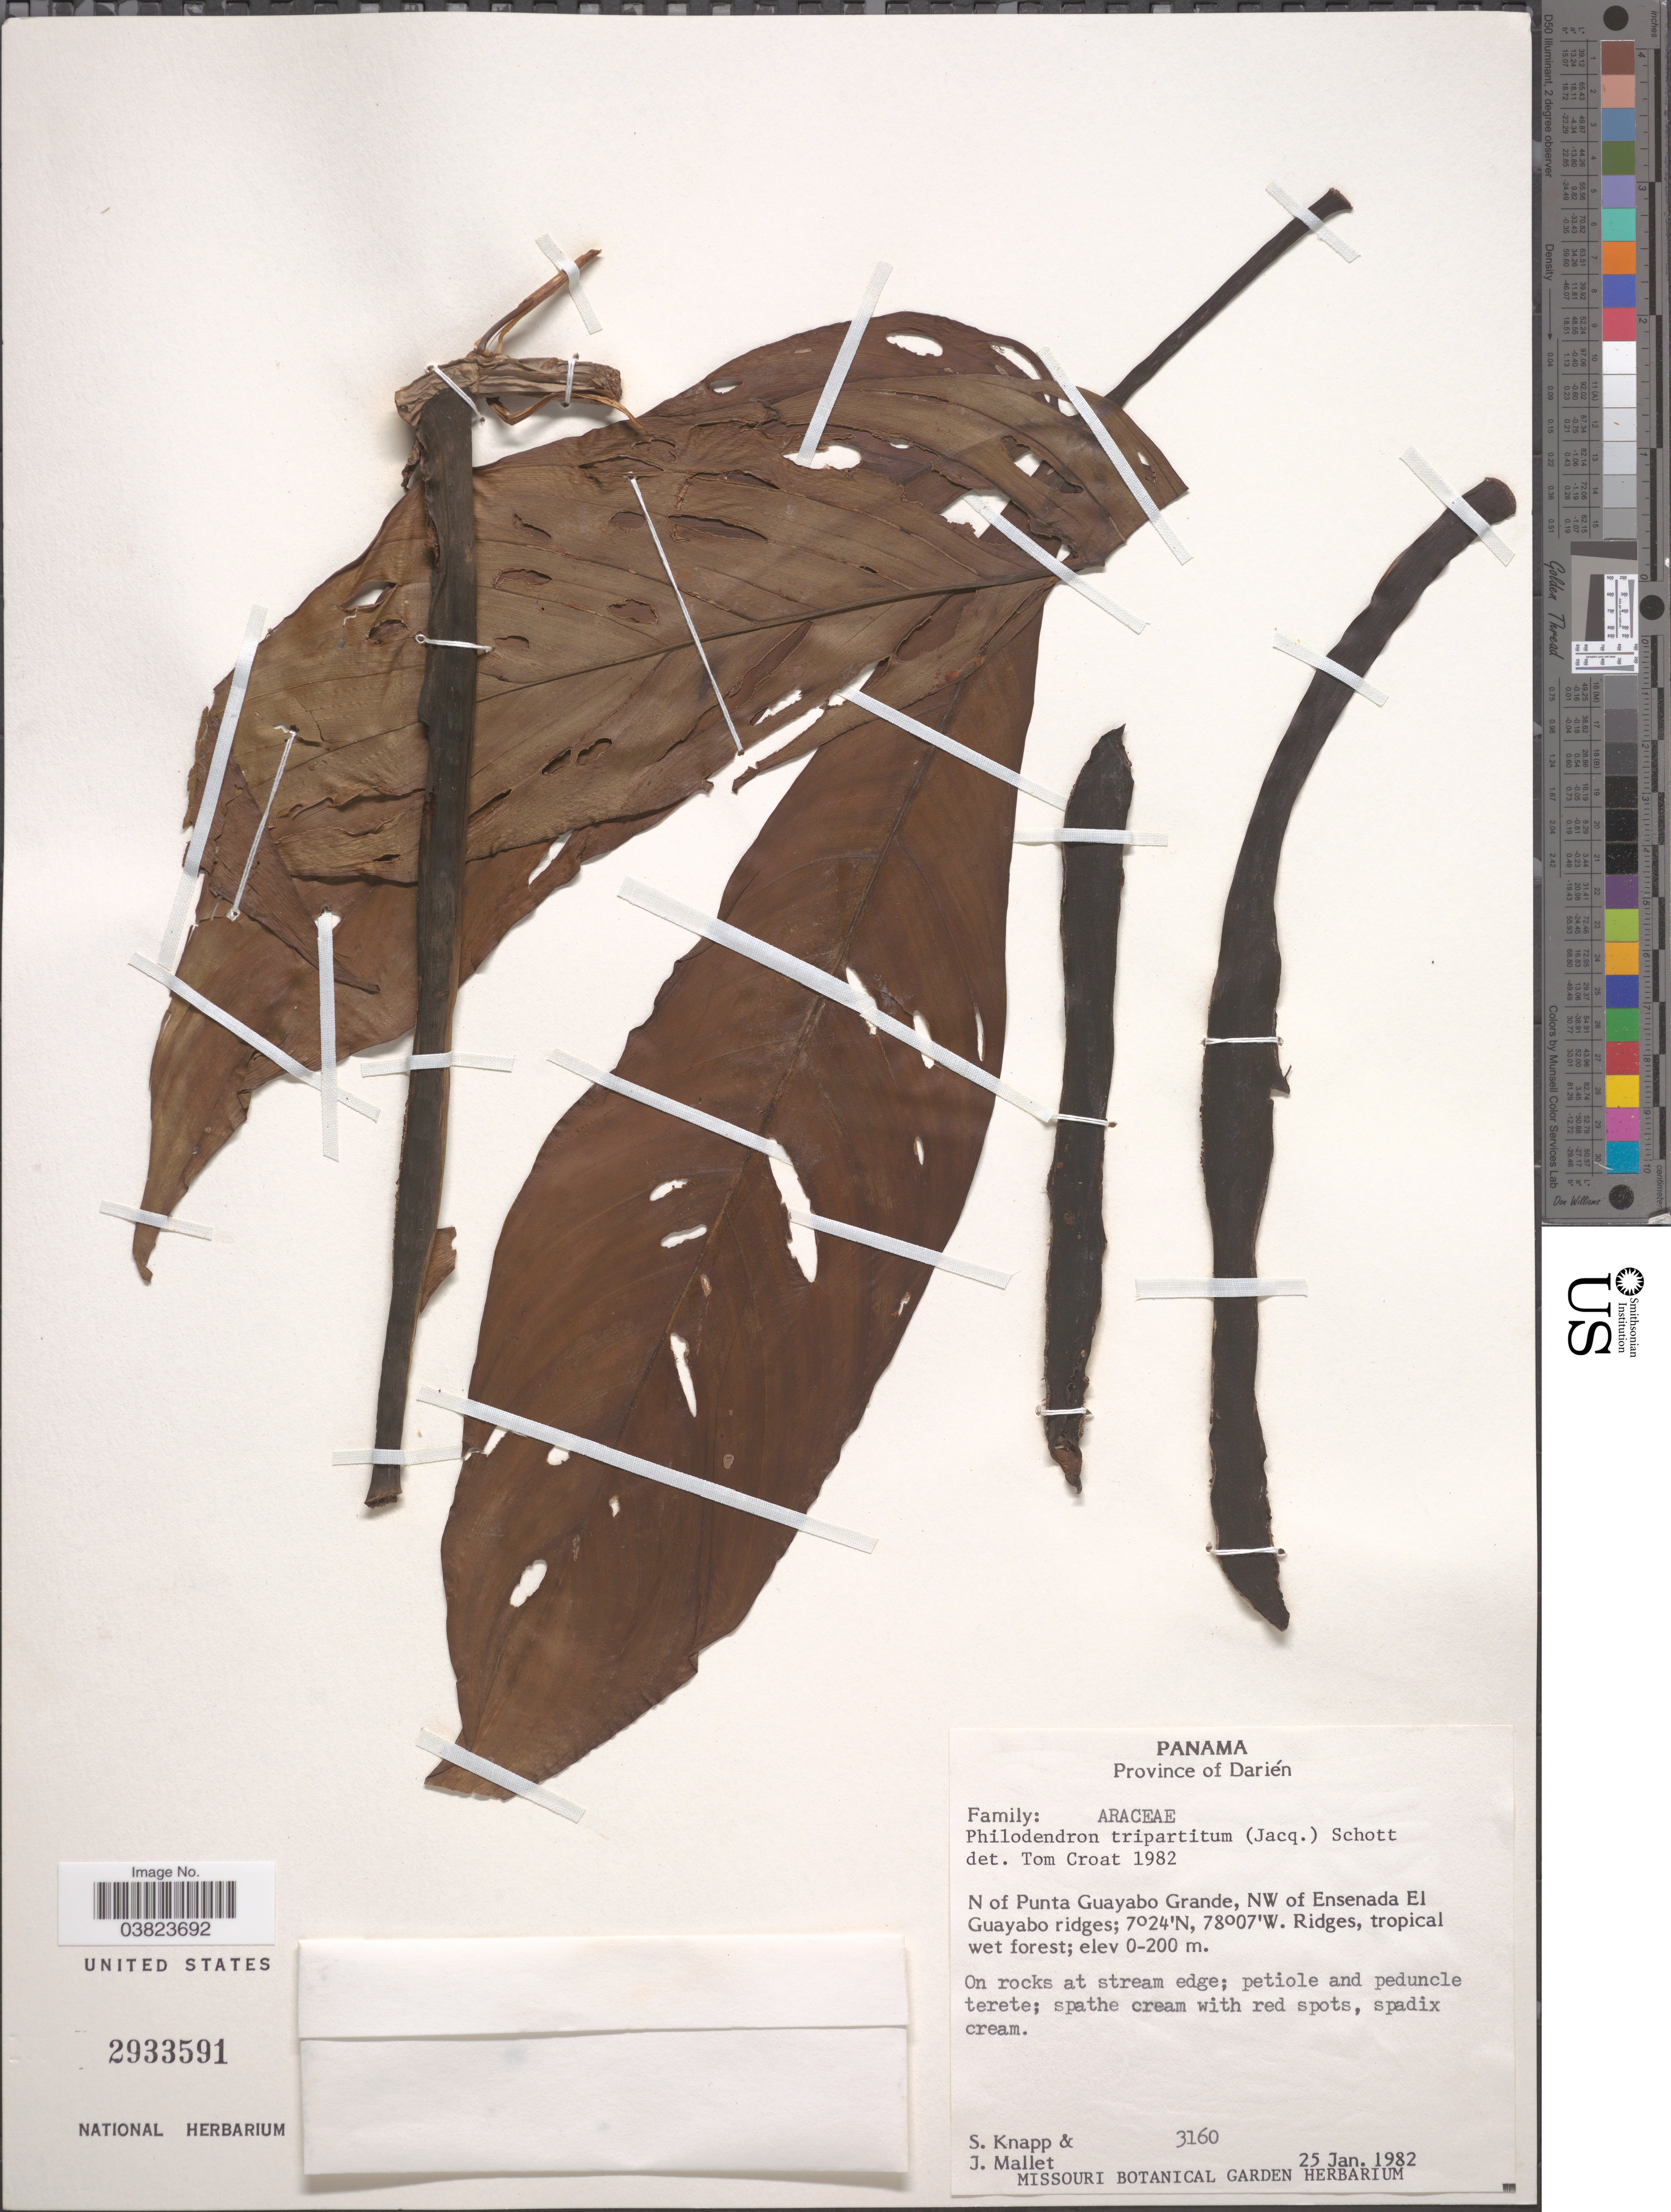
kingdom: Plantae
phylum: Tracheophyta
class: Liliopsida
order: Alismatales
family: Araceae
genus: Philodendron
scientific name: Philodendron tripartitum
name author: (Jacq.) Schott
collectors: S. Knapp & J. Mallet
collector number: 3160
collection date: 1982-01-25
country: Panama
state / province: Darien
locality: N of Punta Guayabo Grande, NW of Ensenada El Guayabo ridges.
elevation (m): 0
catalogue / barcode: US 2933591